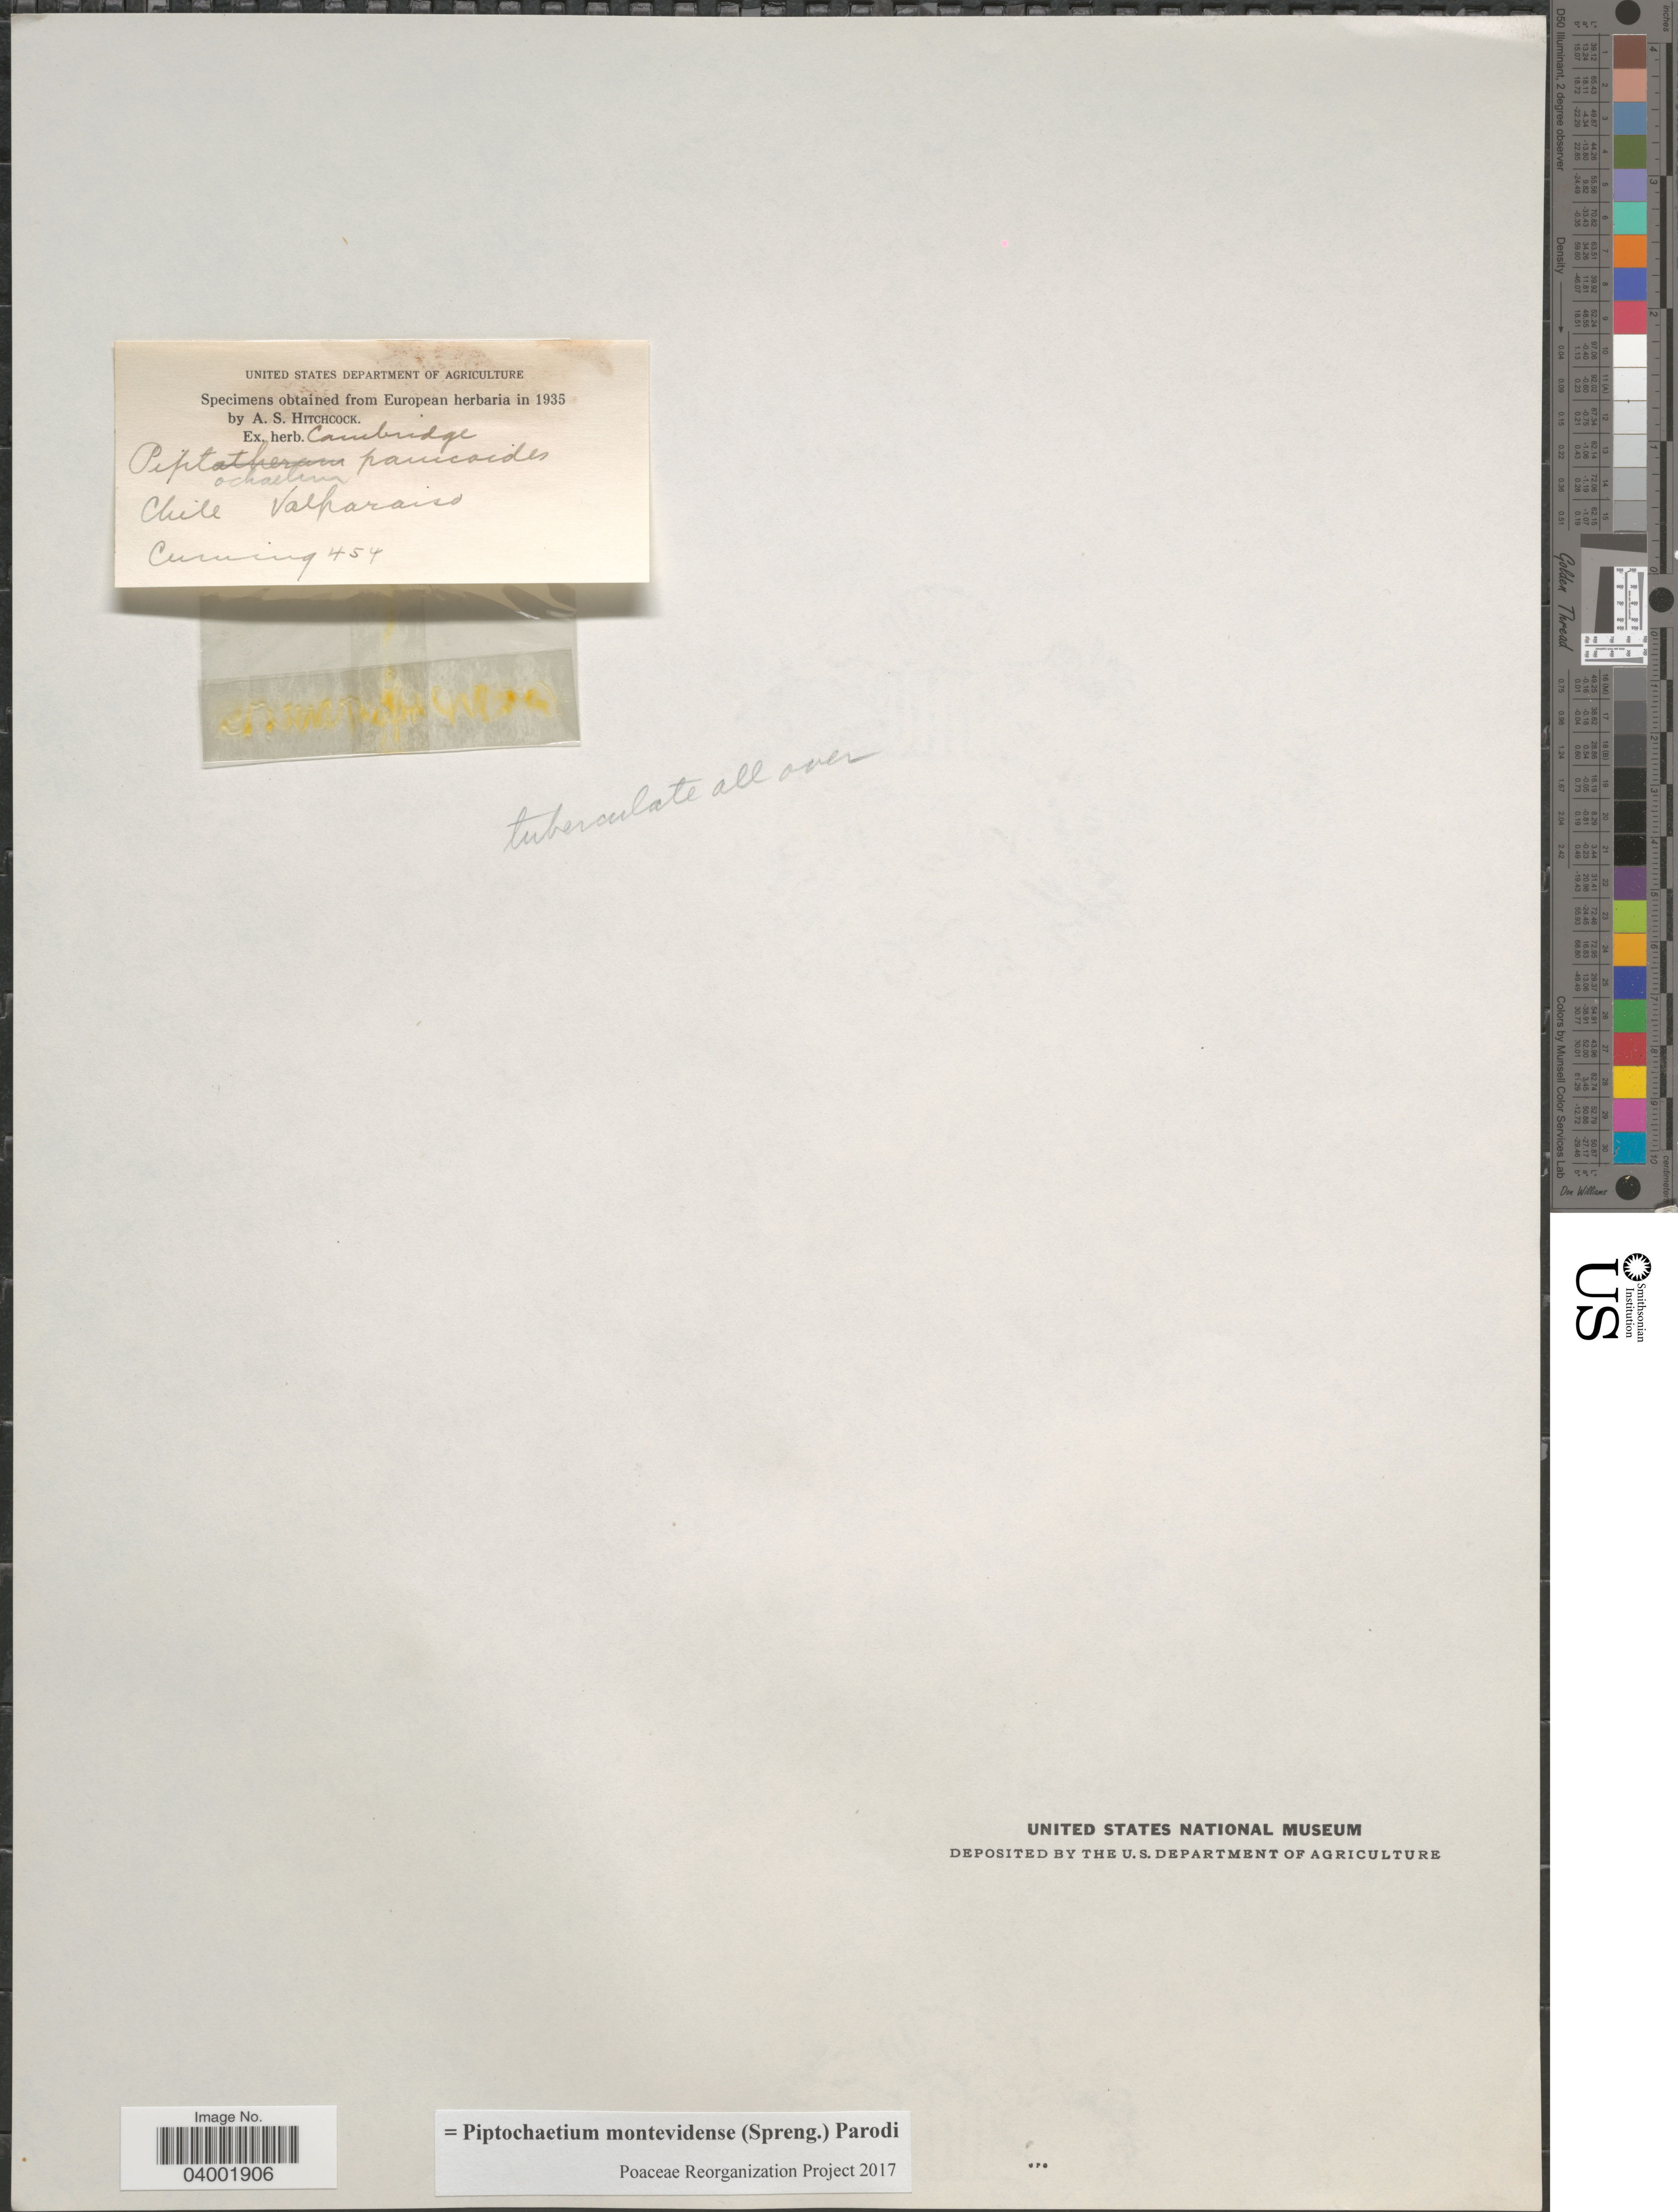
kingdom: Plantae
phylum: Tracheophyta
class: Liliopsida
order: Poales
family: Poaceae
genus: Piptochaetium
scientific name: Piptochaetium montevidense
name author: (Spreng.) Parodi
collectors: -. Cuming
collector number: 454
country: Chile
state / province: Valparaíso (V)